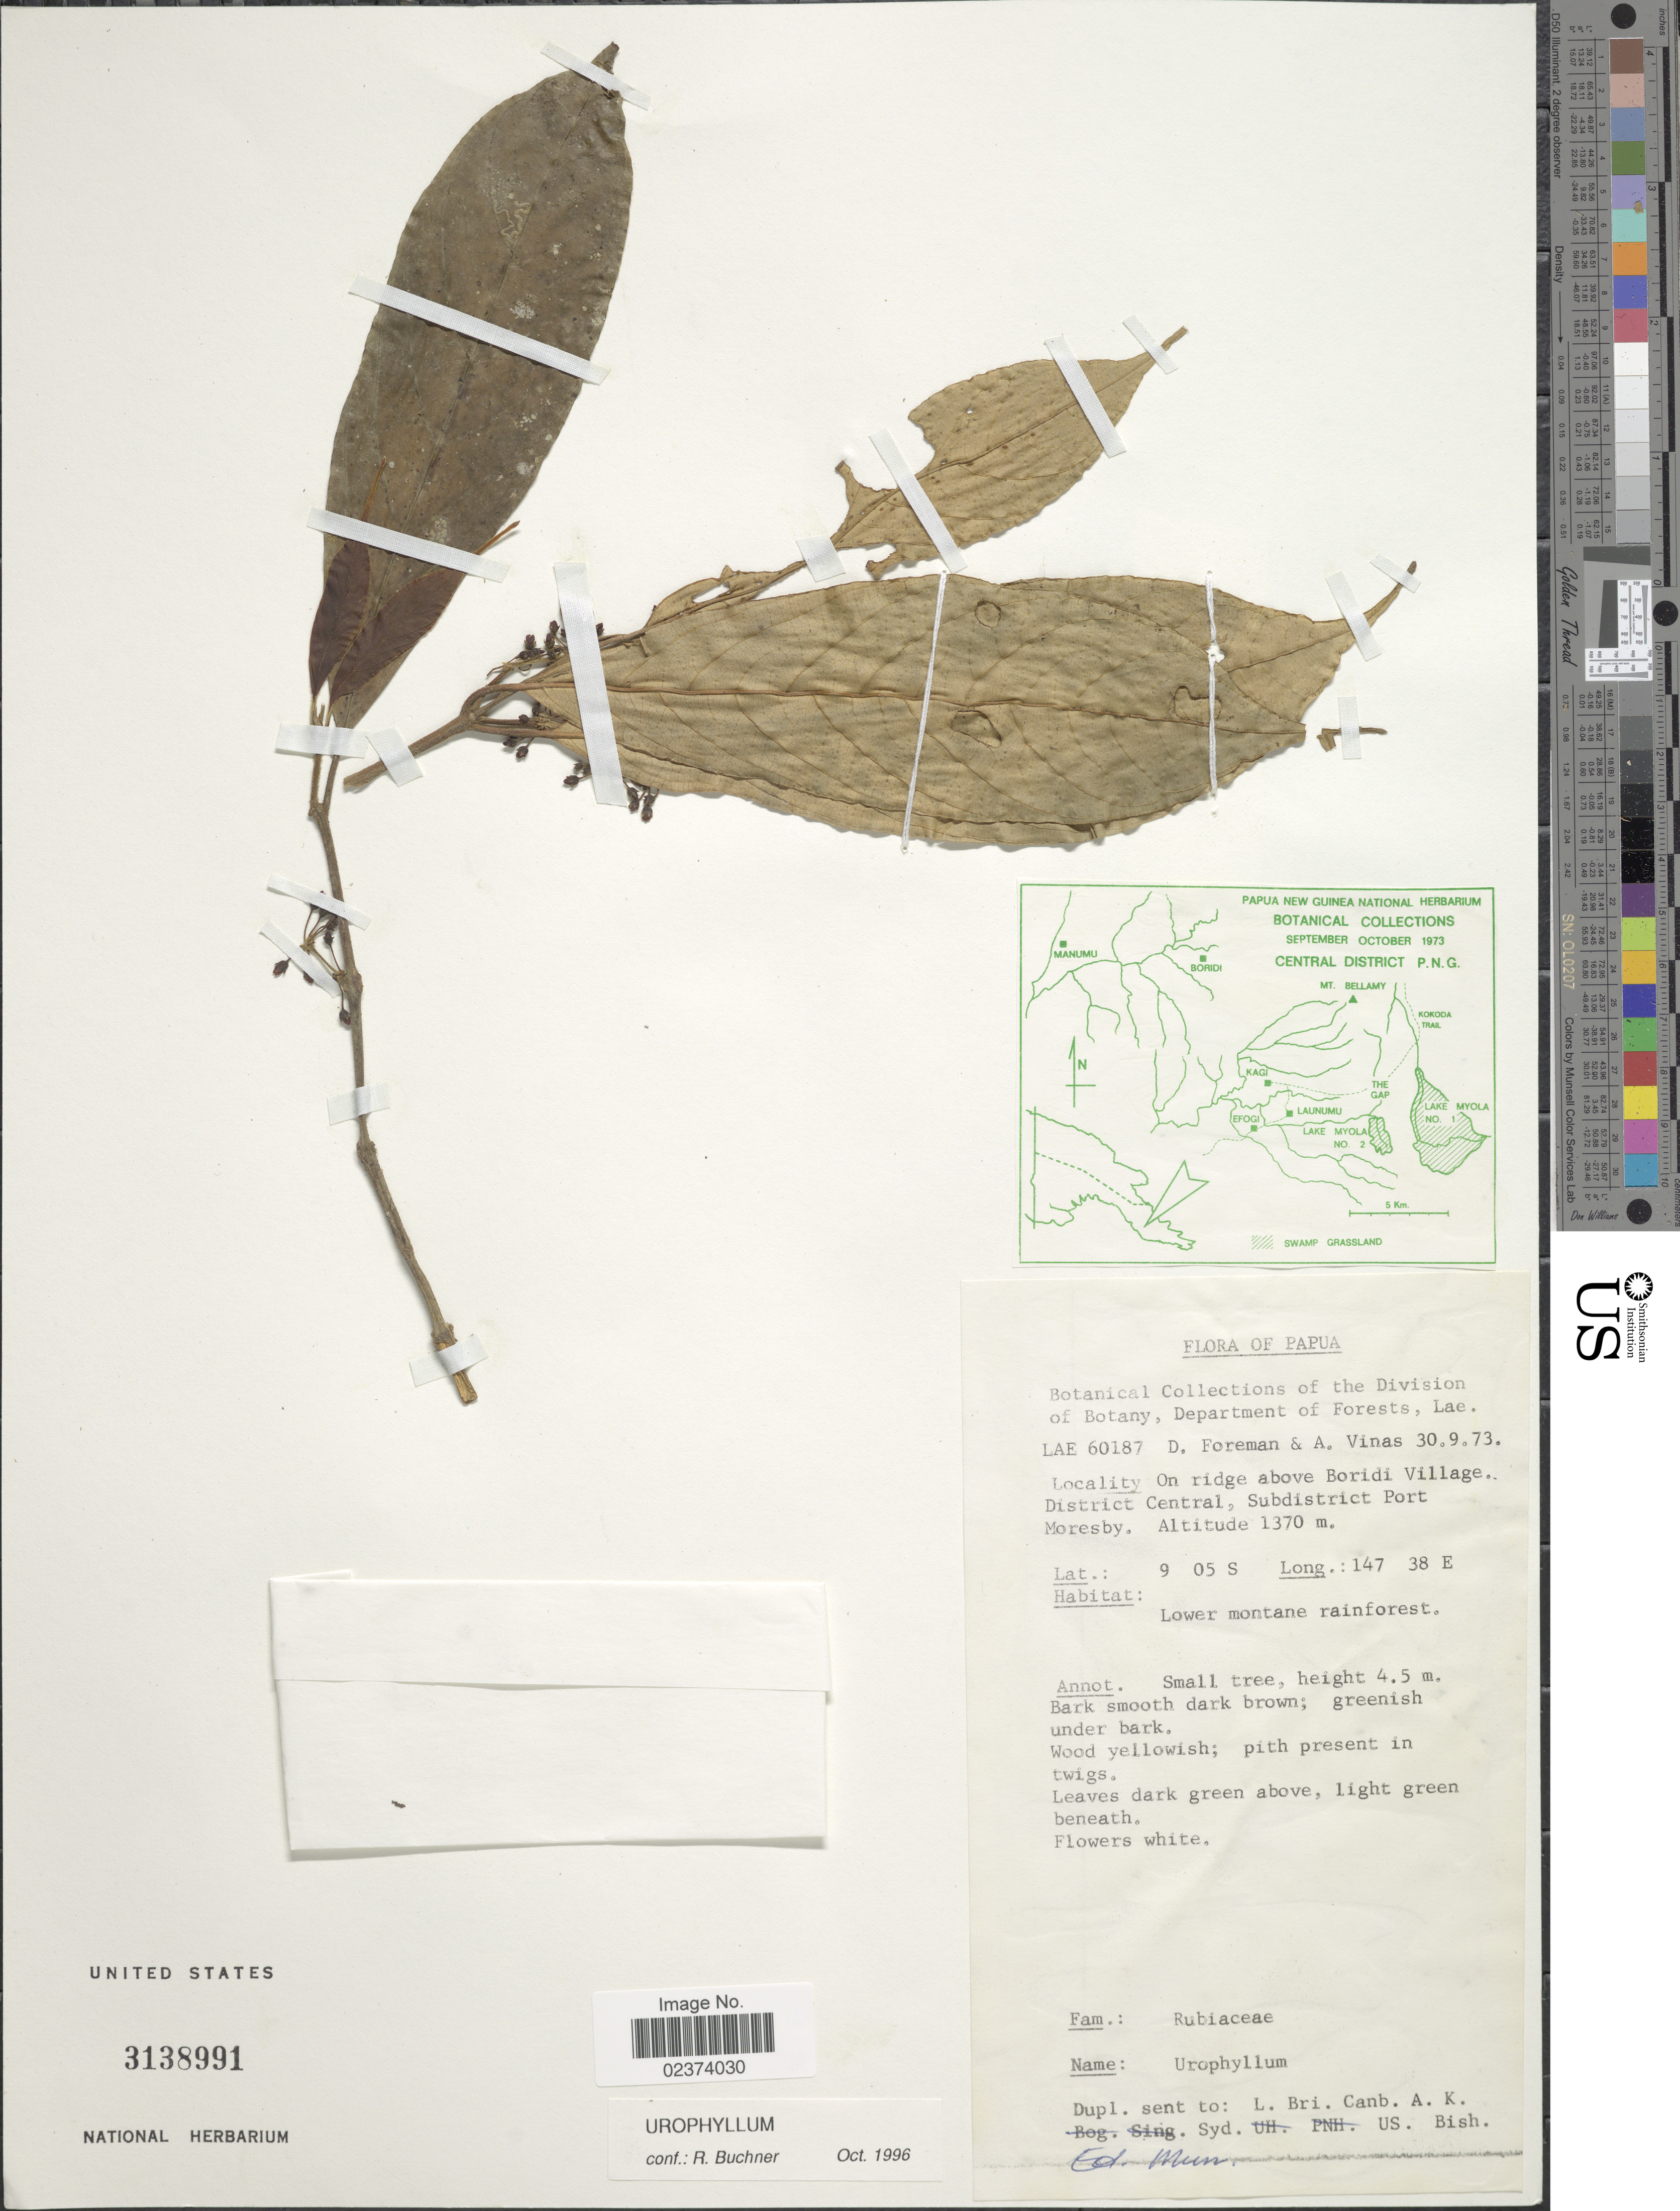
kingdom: Plantae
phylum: Tracheophyta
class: Magnoliopsida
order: Gentianales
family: Rubiaceae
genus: Urophyllum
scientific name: Urophyllum sp.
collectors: D. Foreman & A. Vinas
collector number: LAE 60187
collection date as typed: Transcribed d/m/y: 30/9/73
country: Papua New Guinea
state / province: Central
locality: Papua, On ridge above Boridi Village. District Central, Subdistrict Port Moresby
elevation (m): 1370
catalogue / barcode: US 3138991